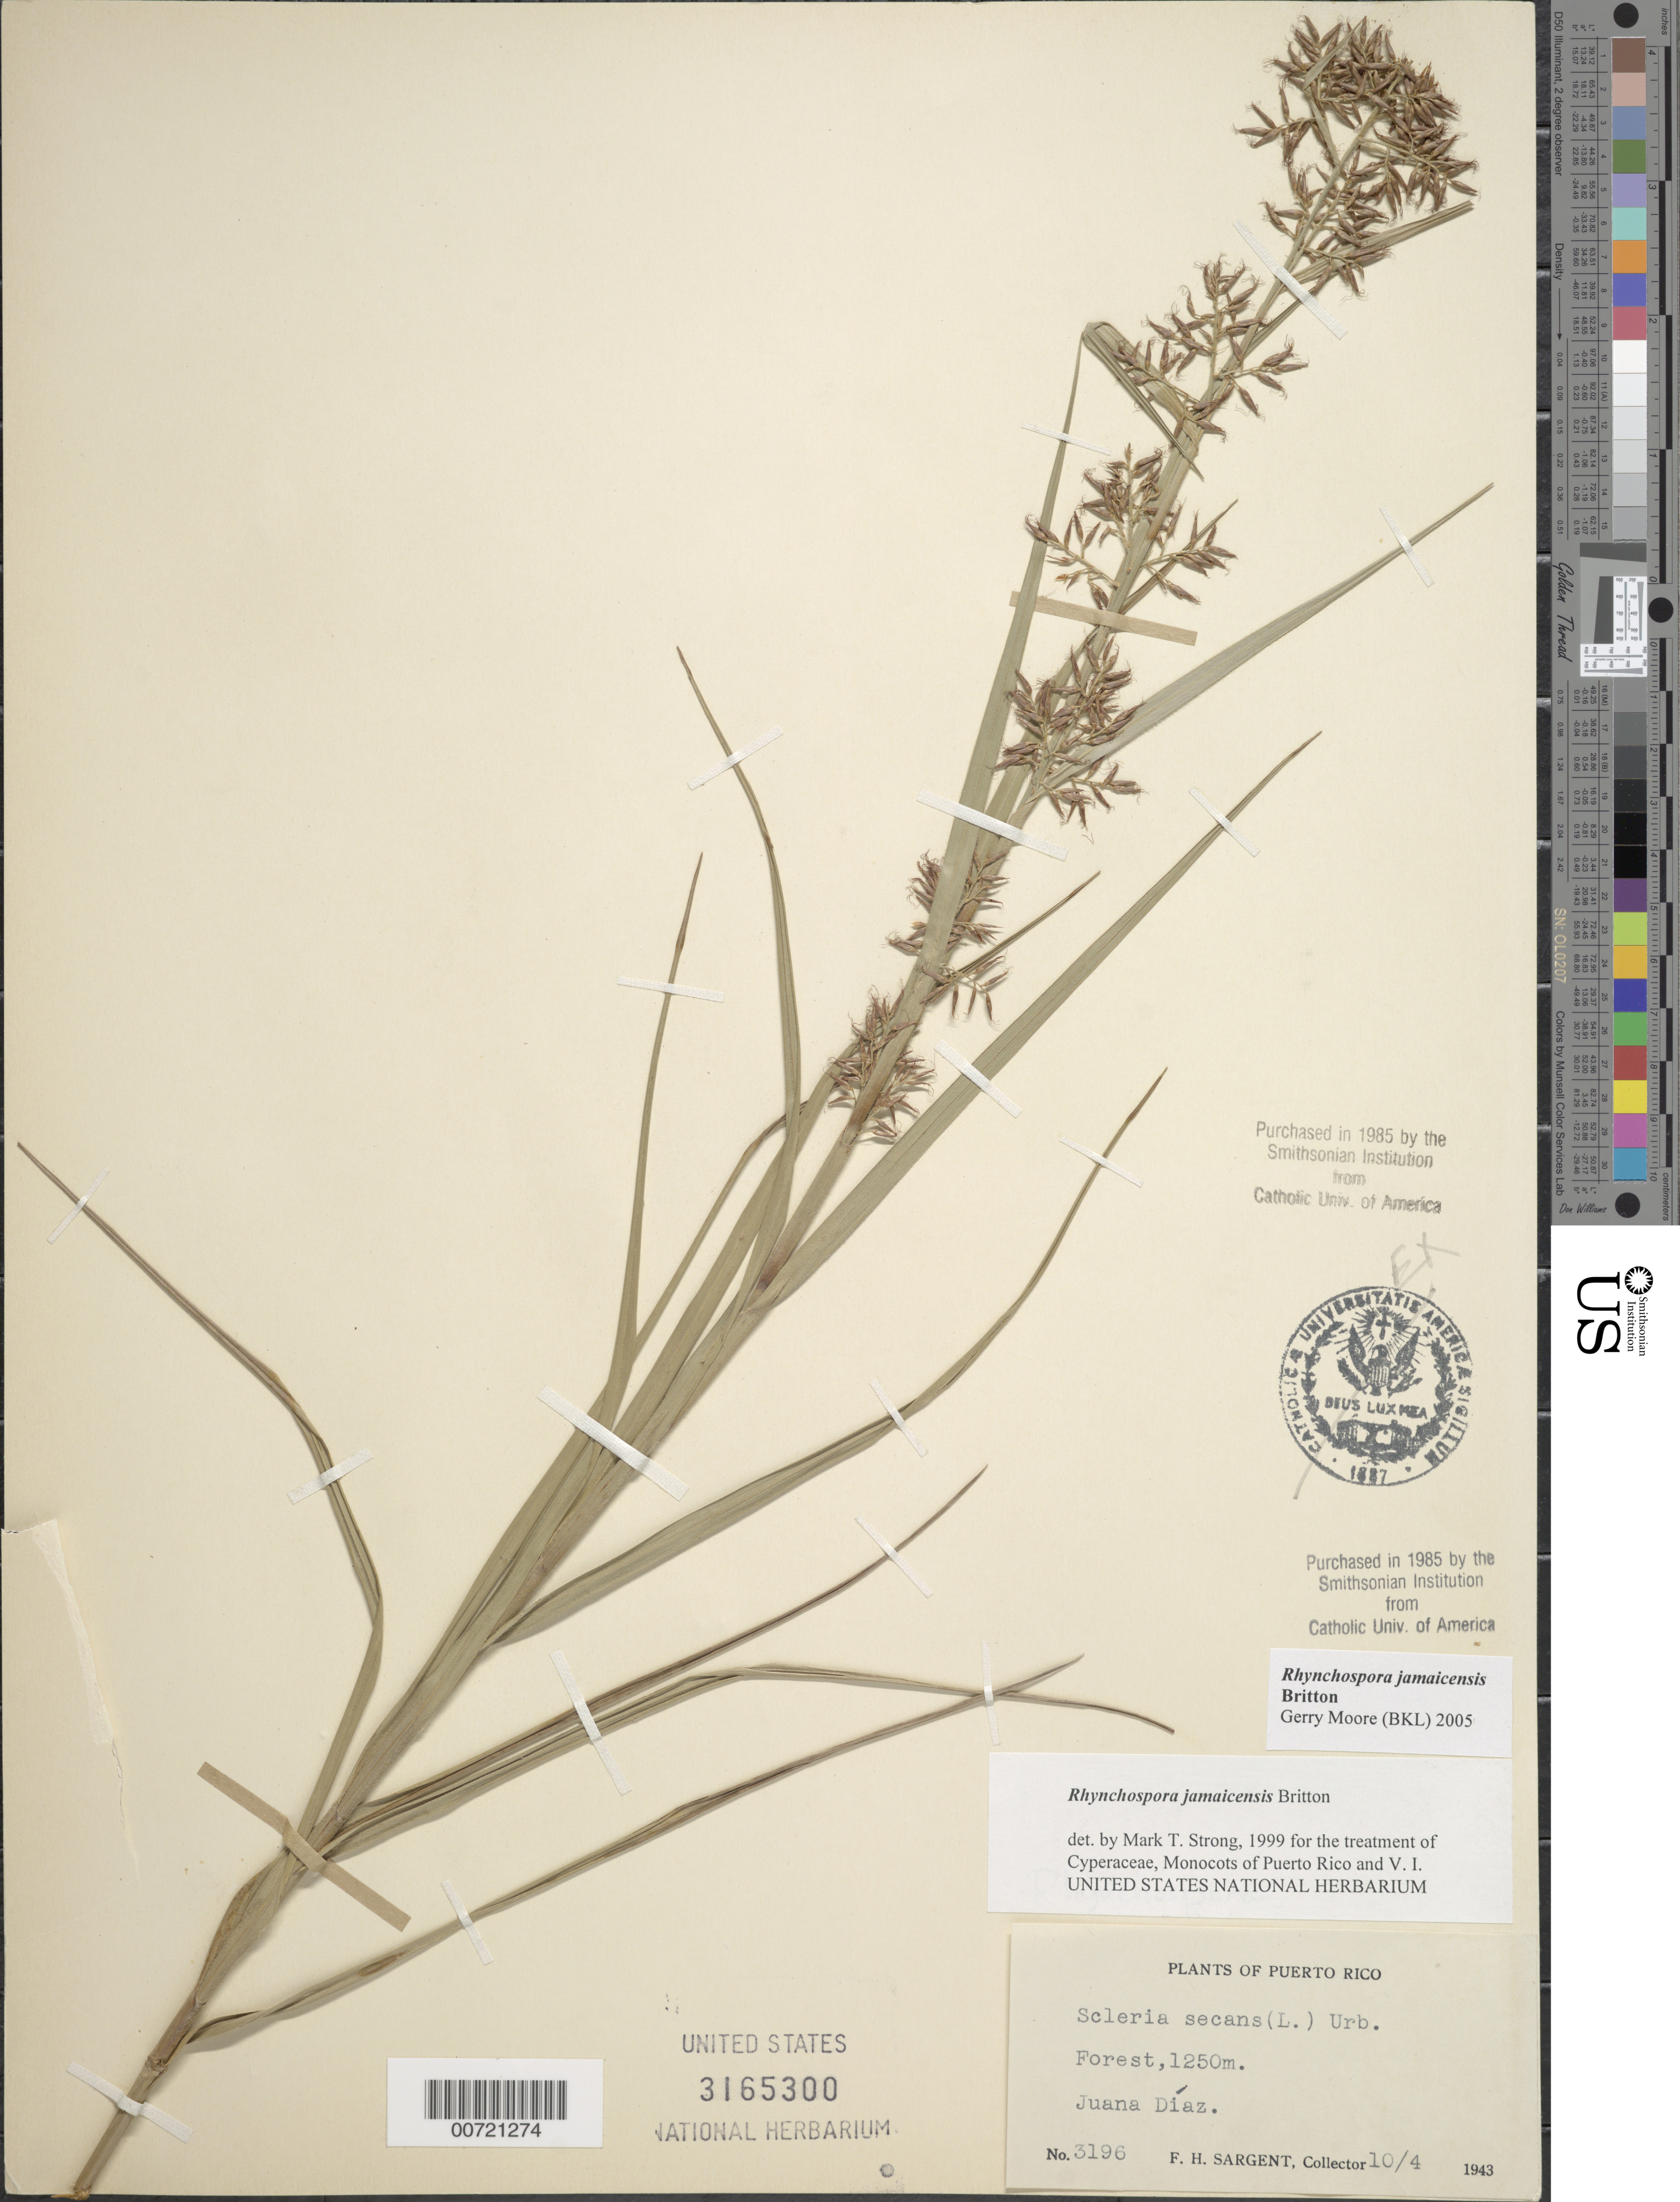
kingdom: Plantae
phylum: Tracheophyta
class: Liliopsida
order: Poales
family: Cyperaceae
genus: Rhynchospora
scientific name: Rhynchospora jamaicensis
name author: Britton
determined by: Strong, M. T., (US), Smithsonian Institution - National Museum of Natural History (UNITED STATES)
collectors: F. H. Sargent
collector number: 3196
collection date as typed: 04 Oct 1943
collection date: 1943-10-04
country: Puerto Rico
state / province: Juana Díaz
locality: Juana Díaz.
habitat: Forest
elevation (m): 1250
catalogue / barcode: US 3165300